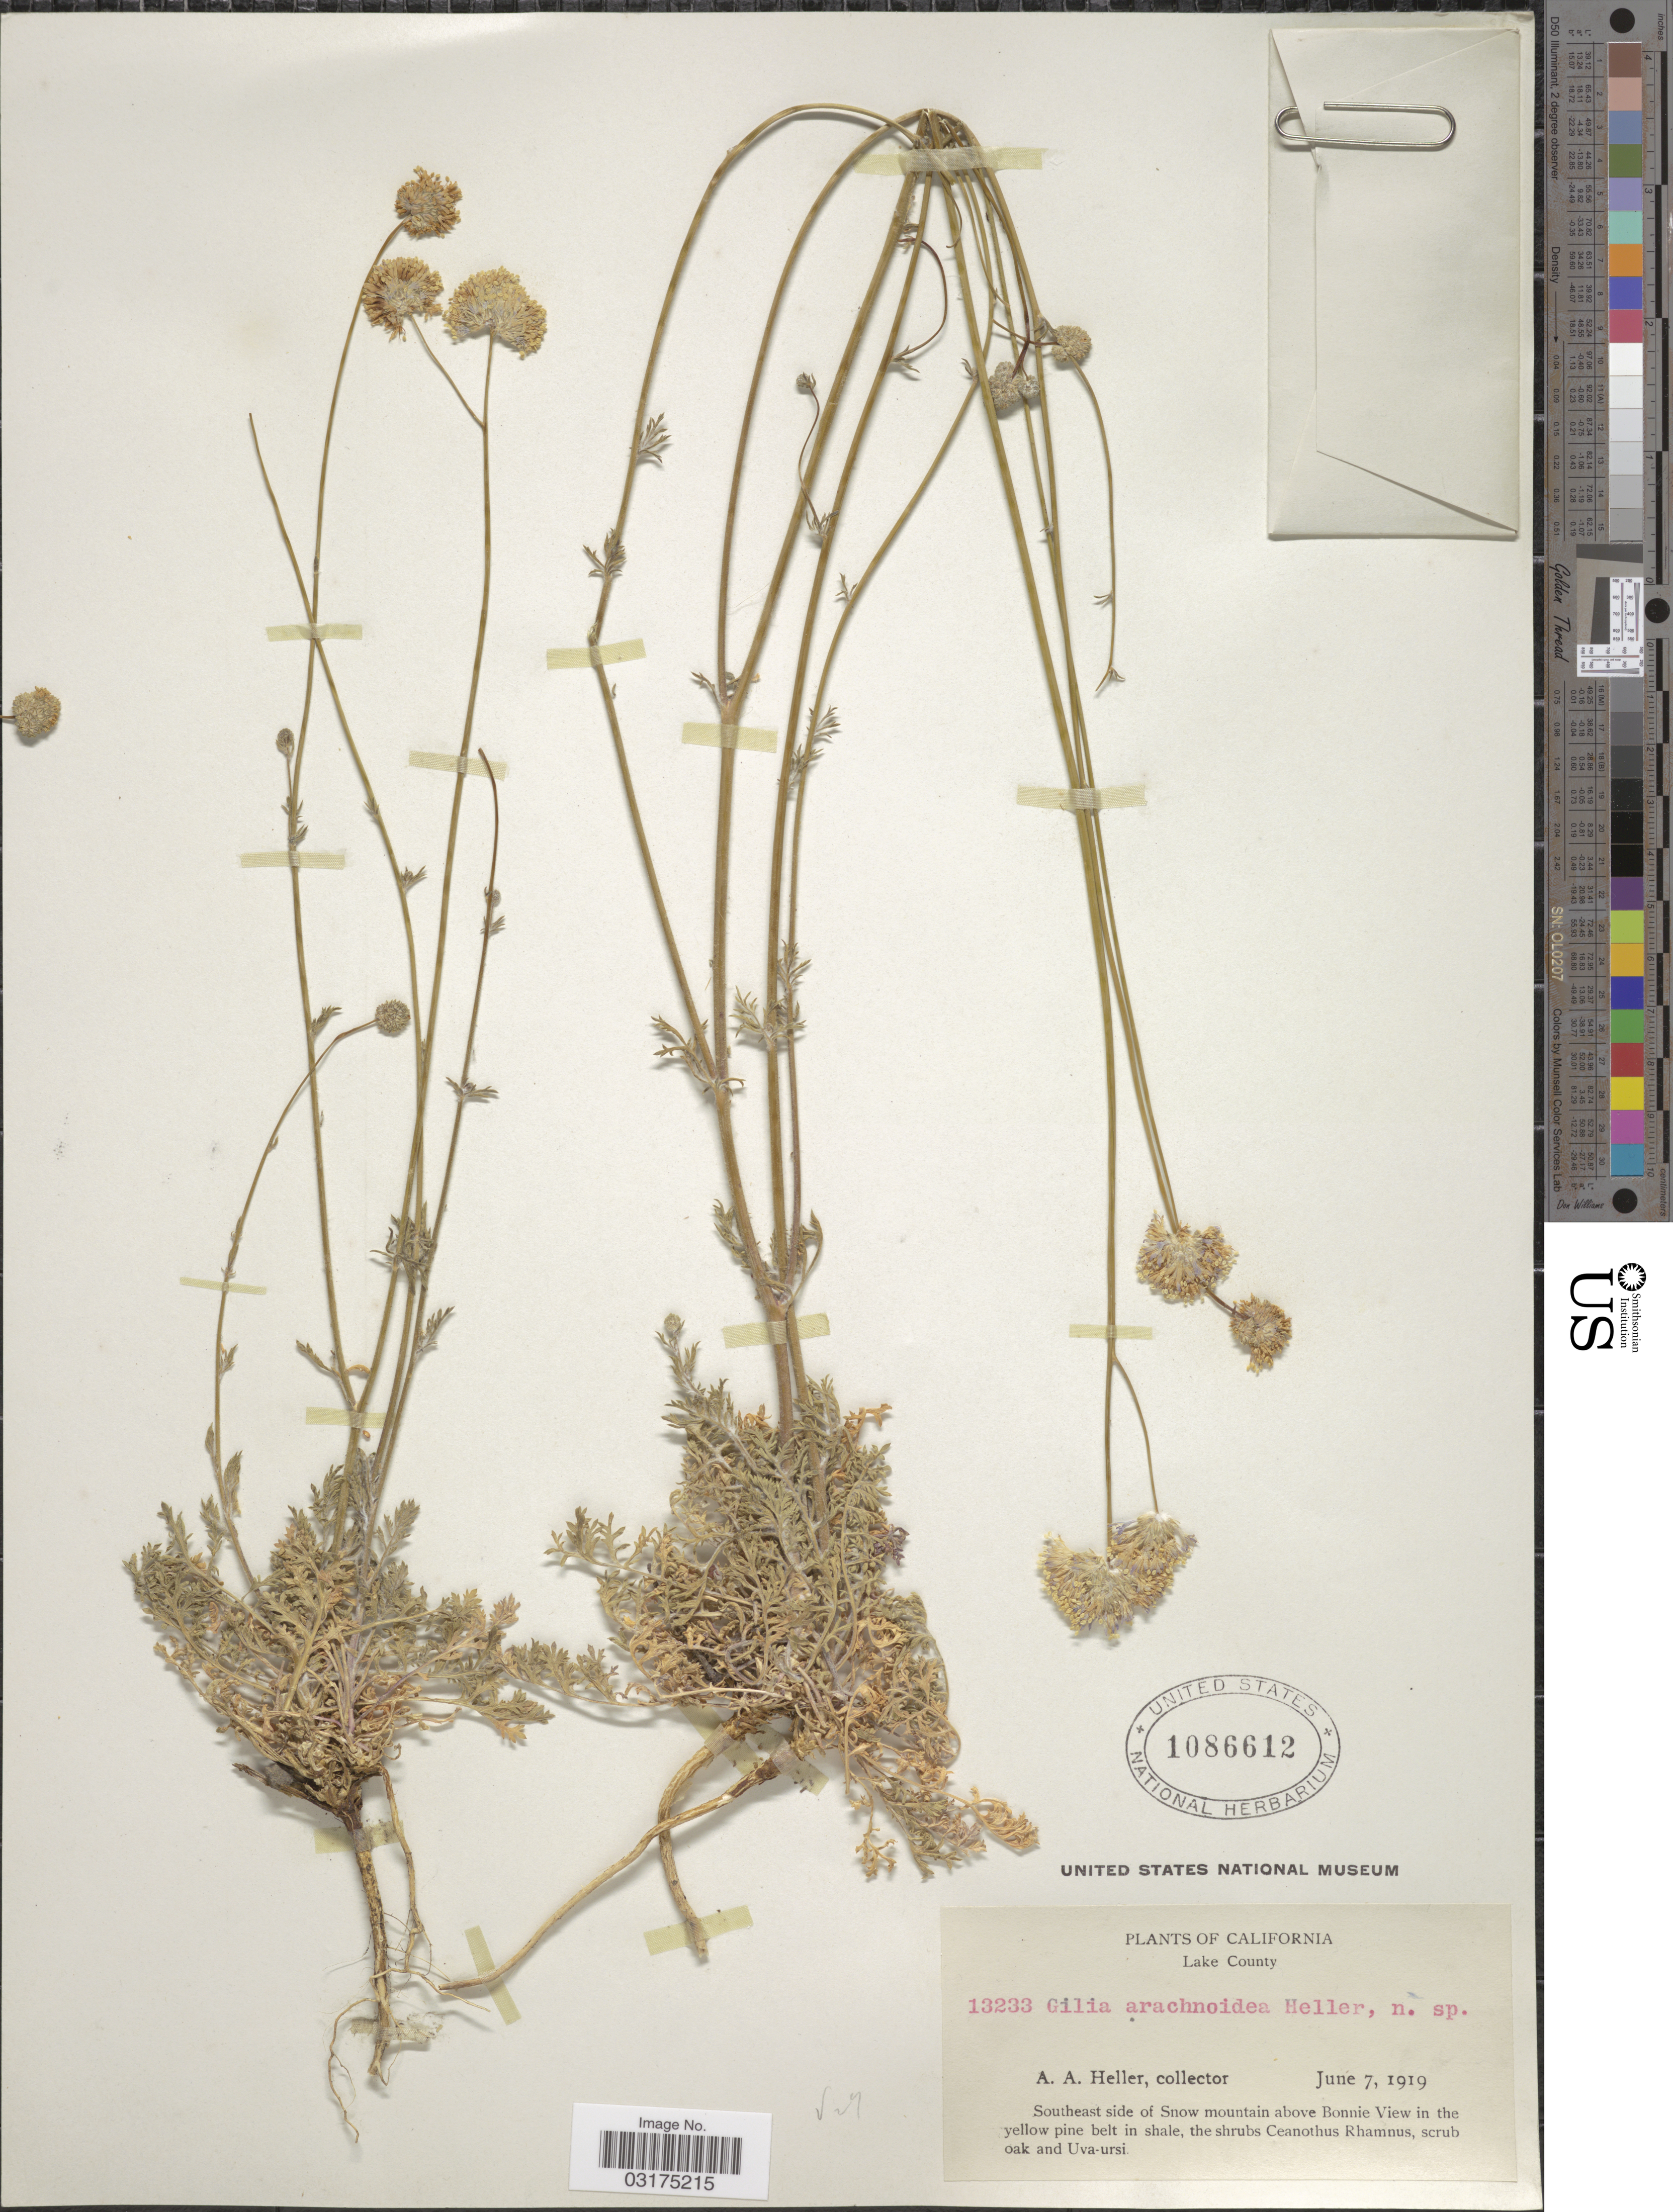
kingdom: Plantae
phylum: Tracheophyta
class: Magnoliopsida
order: Ericales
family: Polemoniaceae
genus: Gilia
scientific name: Gilia capitata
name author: Sims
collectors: A. A. Heller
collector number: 13233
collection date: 1919-06-07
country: United States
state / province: California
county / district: Lake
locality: Lake County, Southeast side of Snow mountain above Bonnie View in the yellow pine belt in shale.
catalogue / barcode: US 1086612